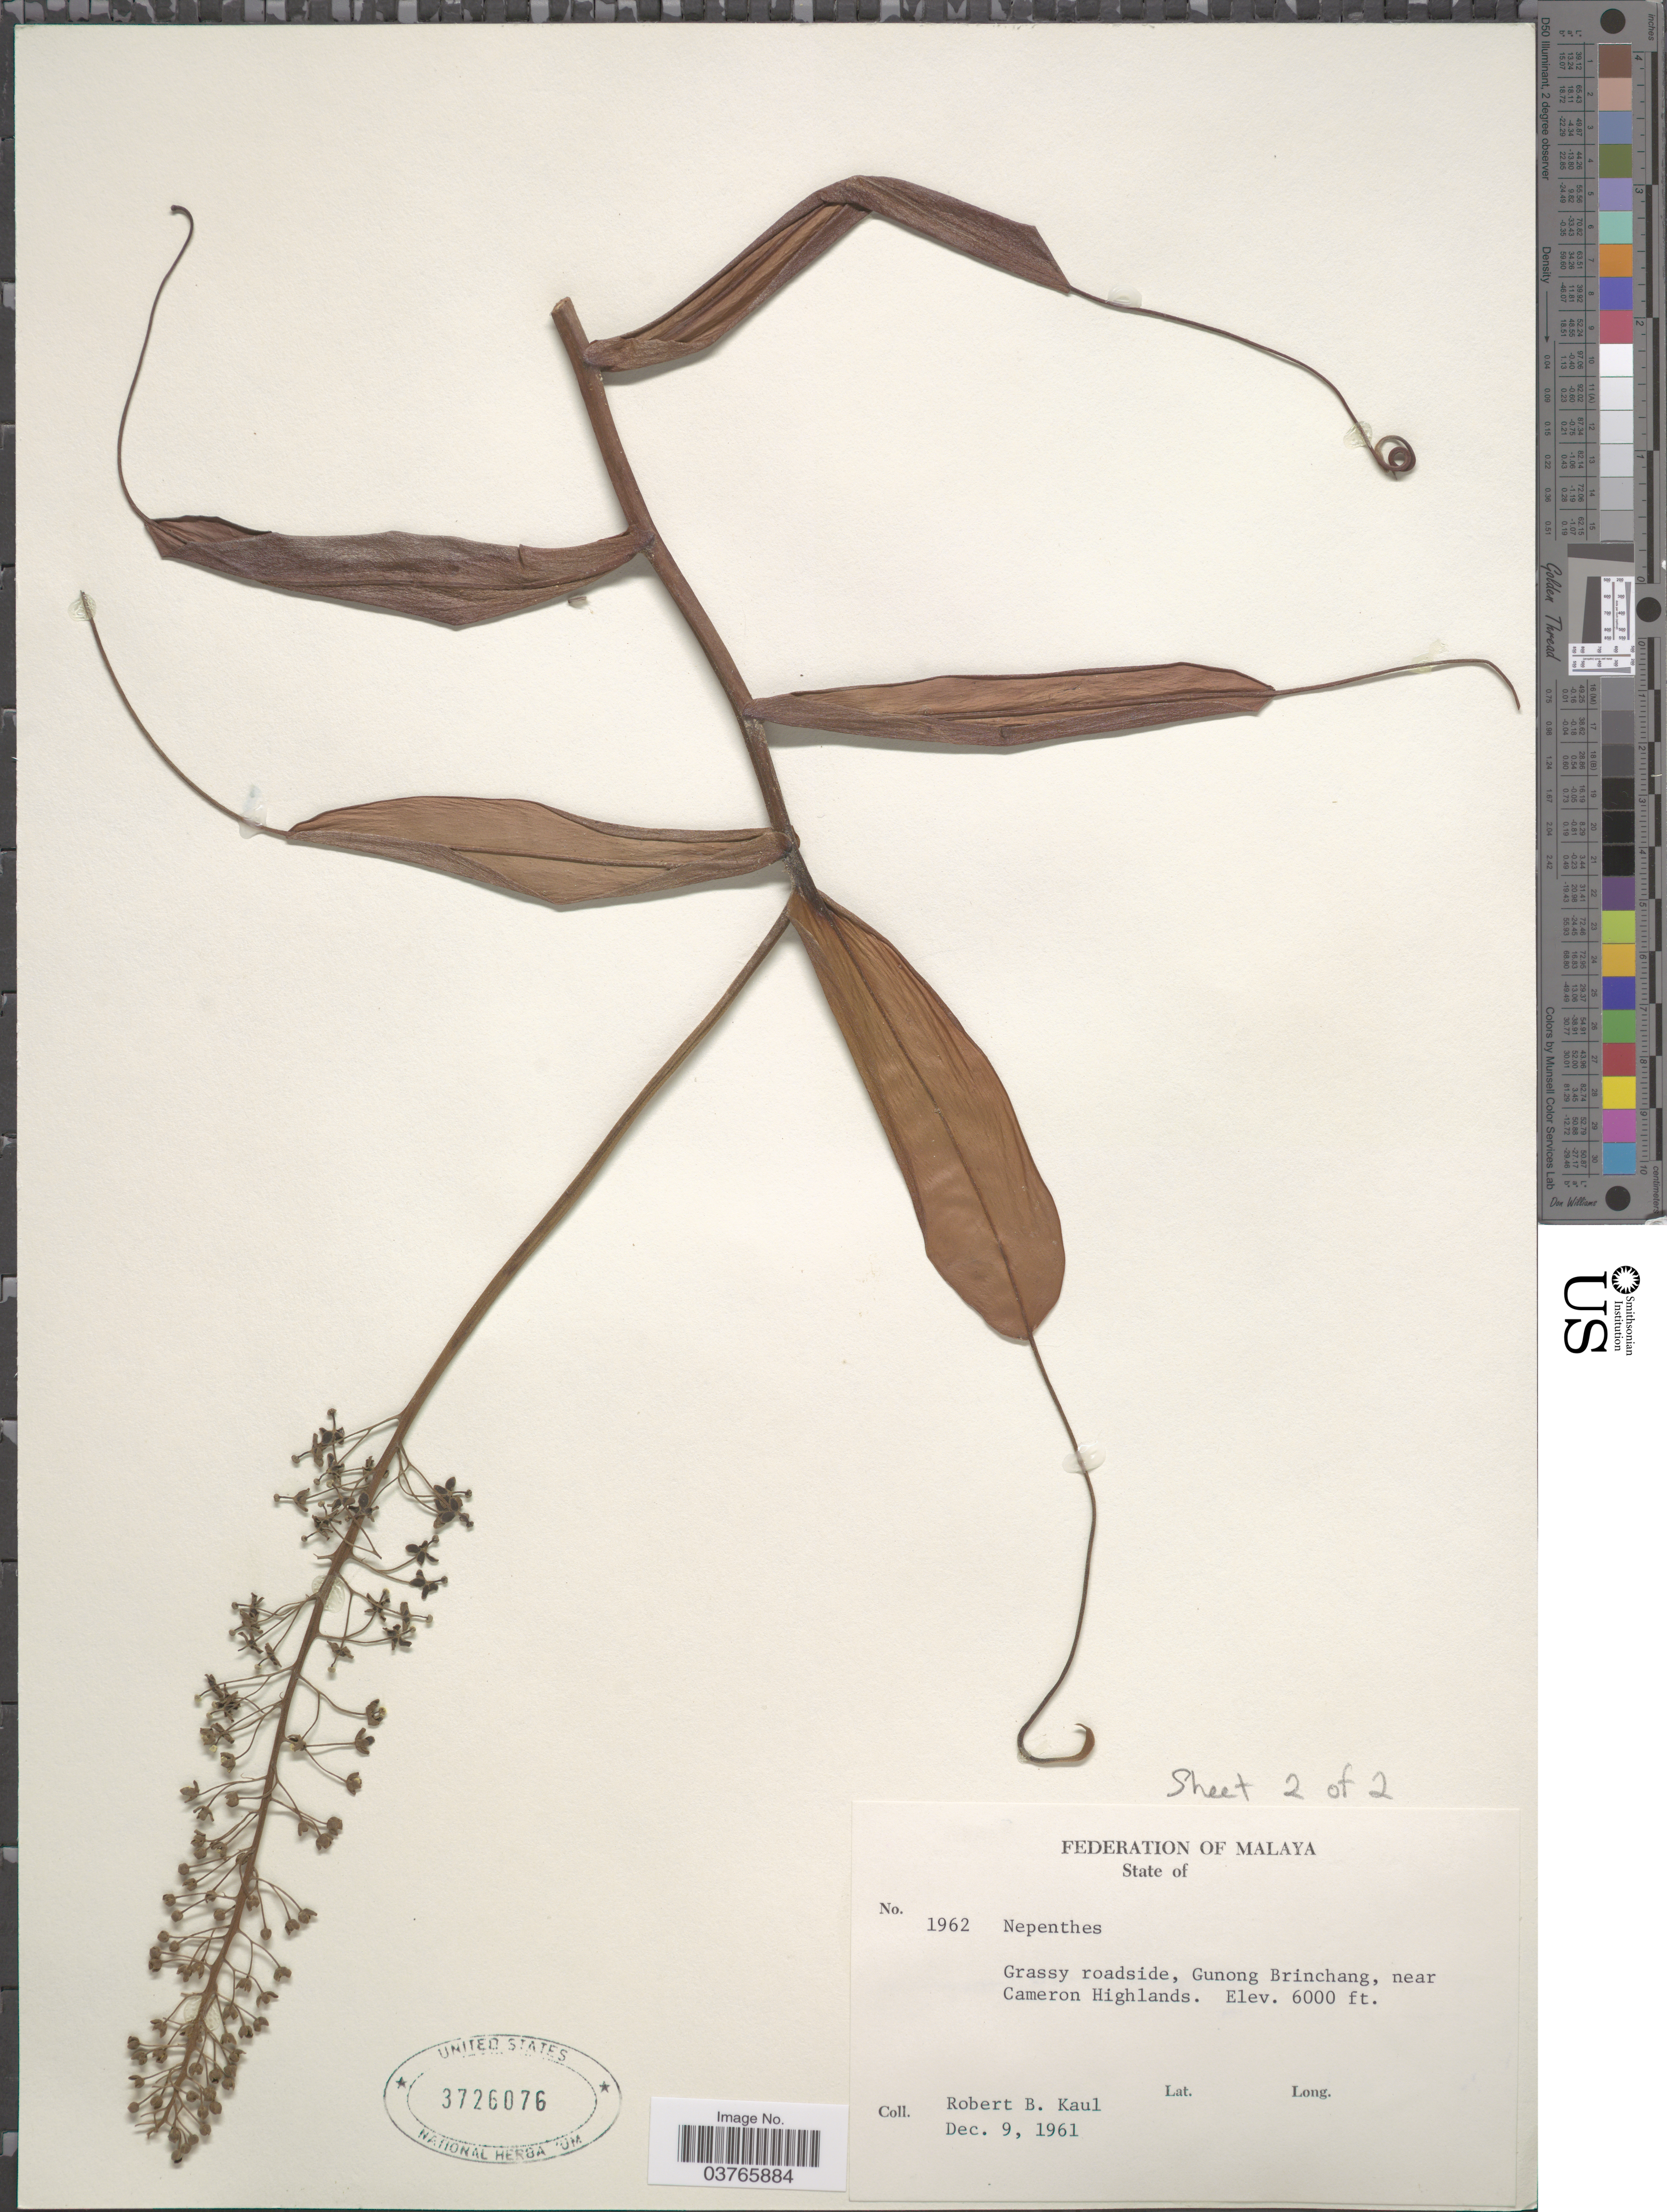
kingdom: Plantae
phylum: Tracheophyta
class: Magnoliopsida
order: Caryophyllales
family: Nepenthaceae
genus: Nepenthes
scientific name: Nepenthes sp.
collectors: R. Kaul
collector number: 1962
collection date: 1961-12-09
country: Malaysia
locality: Federation of Malaya. Grassy roadside, Gunong Brinchang, near Cameron Highlands.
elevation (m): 1829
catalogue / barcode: US 3726076